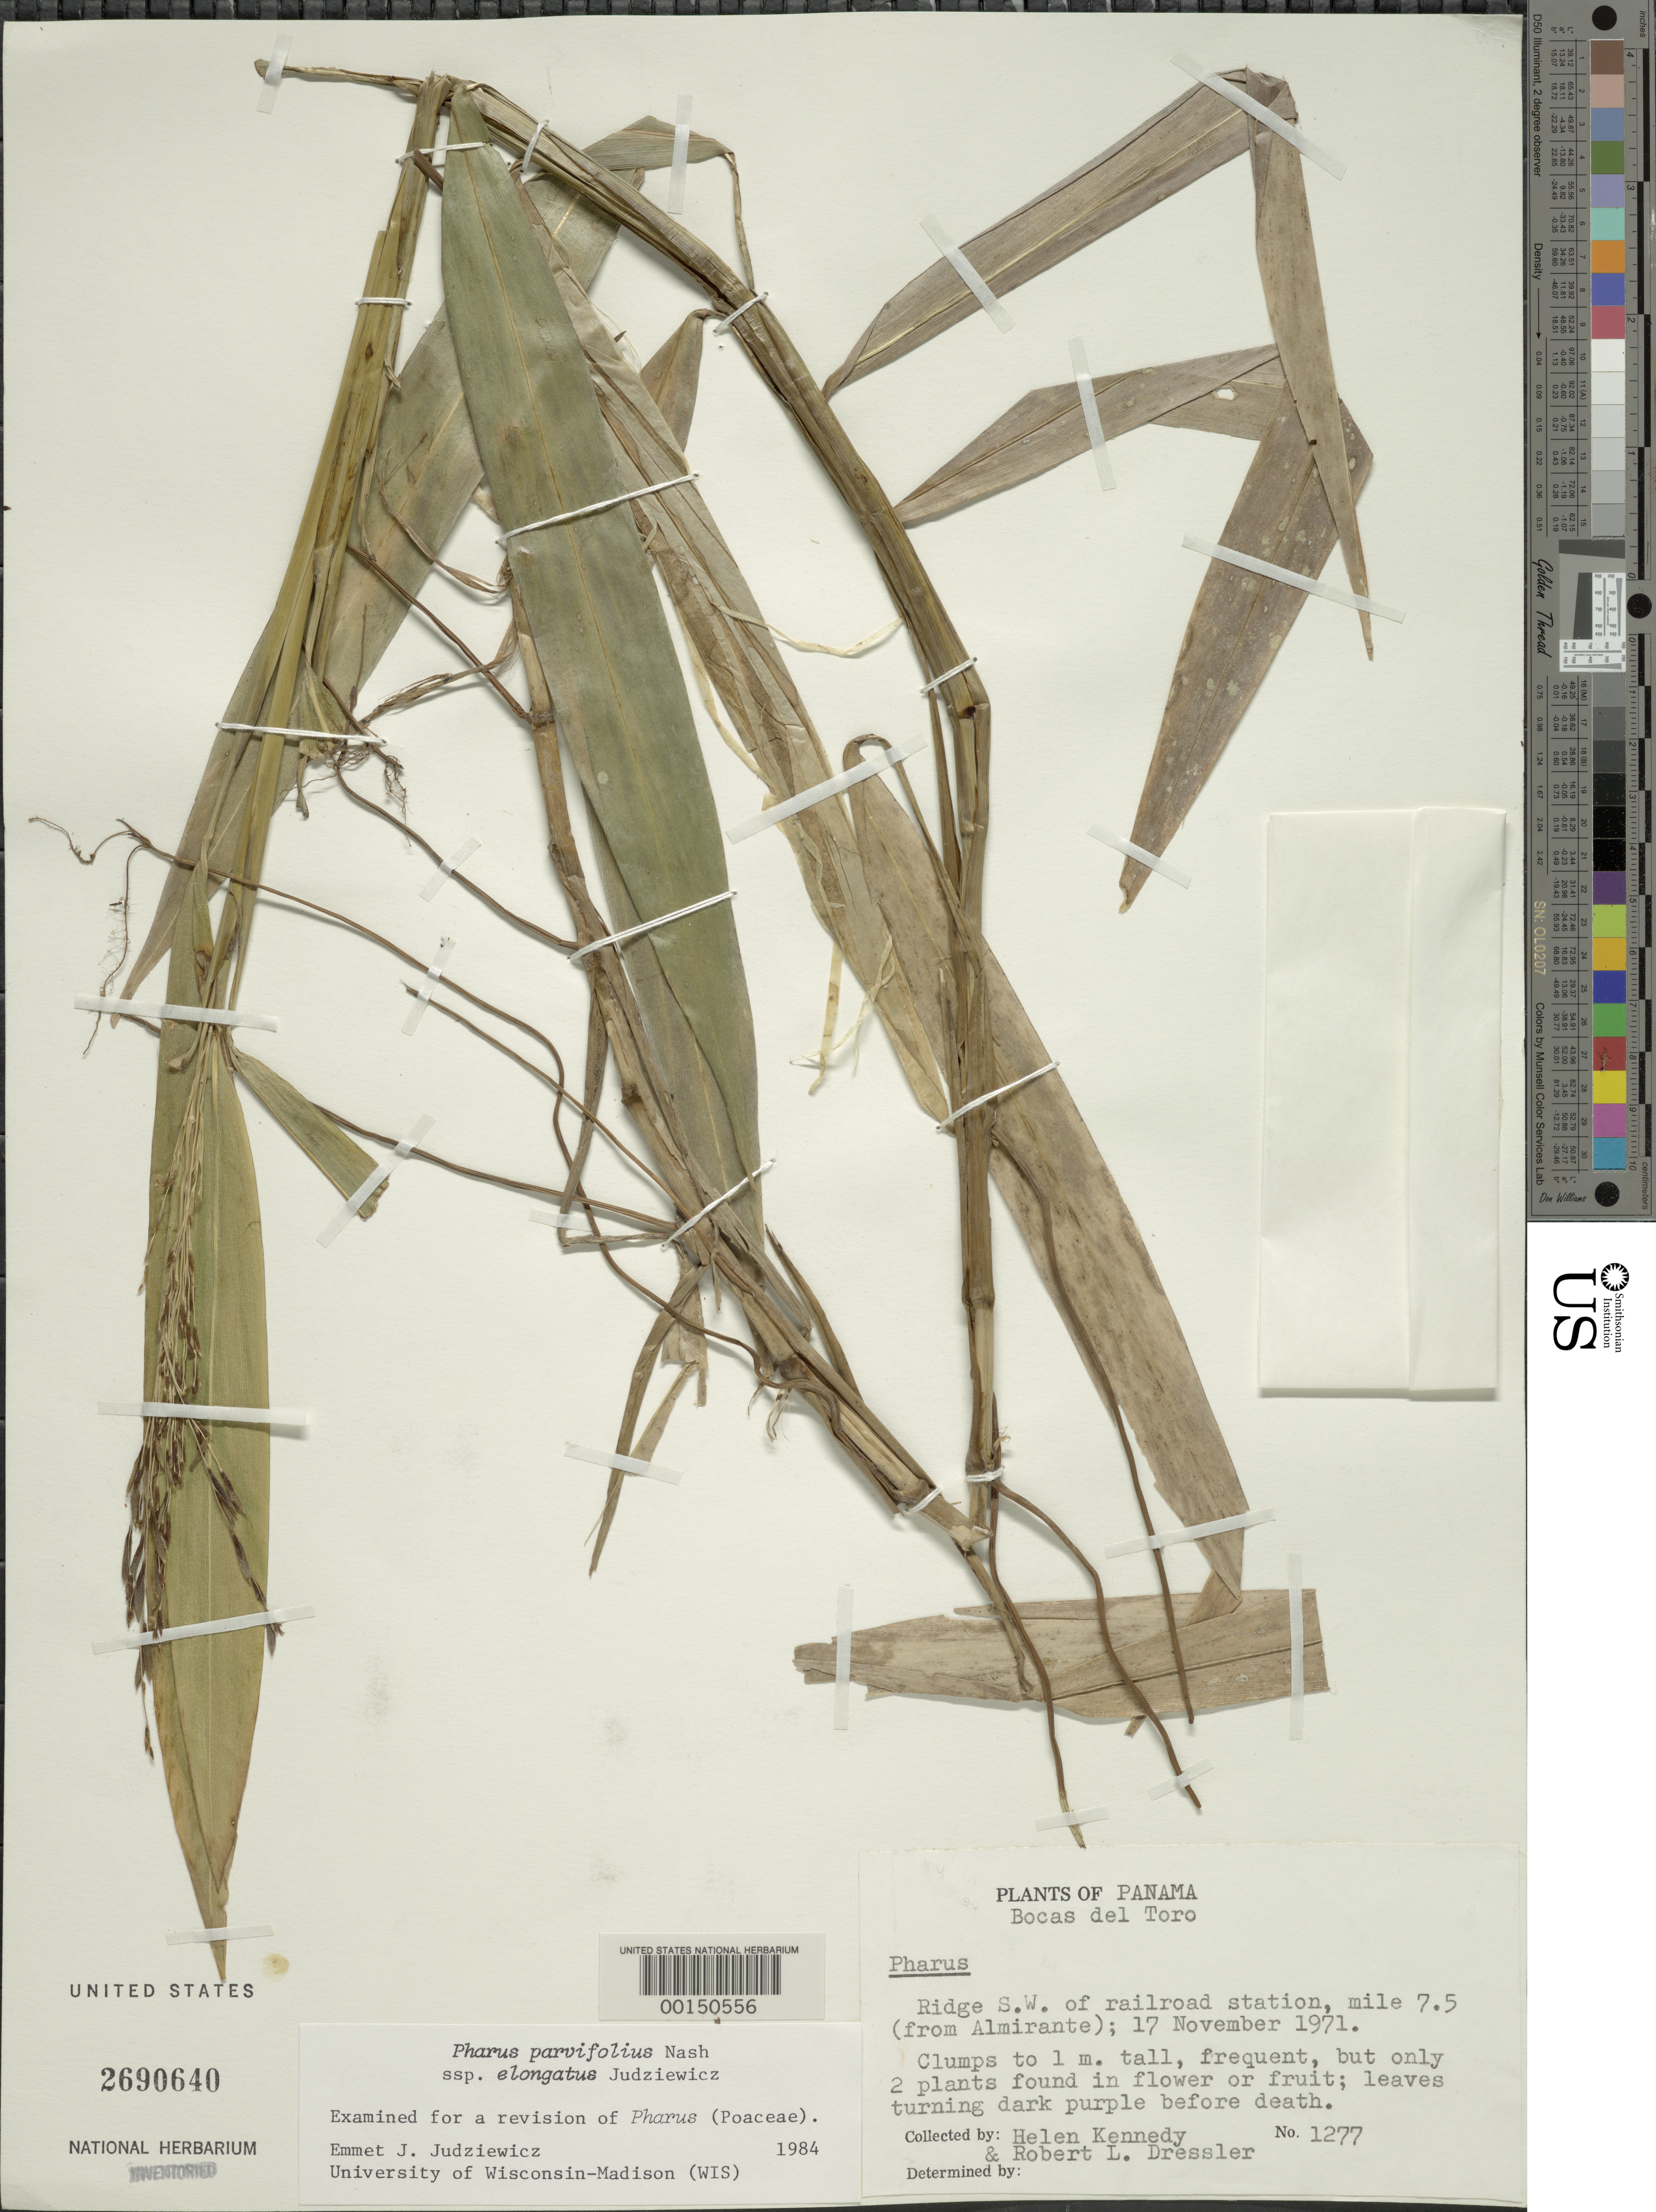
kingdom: Plantae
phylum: Tracheophyta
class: Liliopsida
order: Poales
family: Poaceae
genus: Pharus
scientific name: Pharus latifolius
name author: L.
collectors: C. E. Calderón & R. Dressler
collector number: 2154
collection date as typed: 03 Nov 1971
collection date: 1971-11-03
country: Panama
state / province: Panamá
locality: Canitas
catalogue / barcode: US 2690604